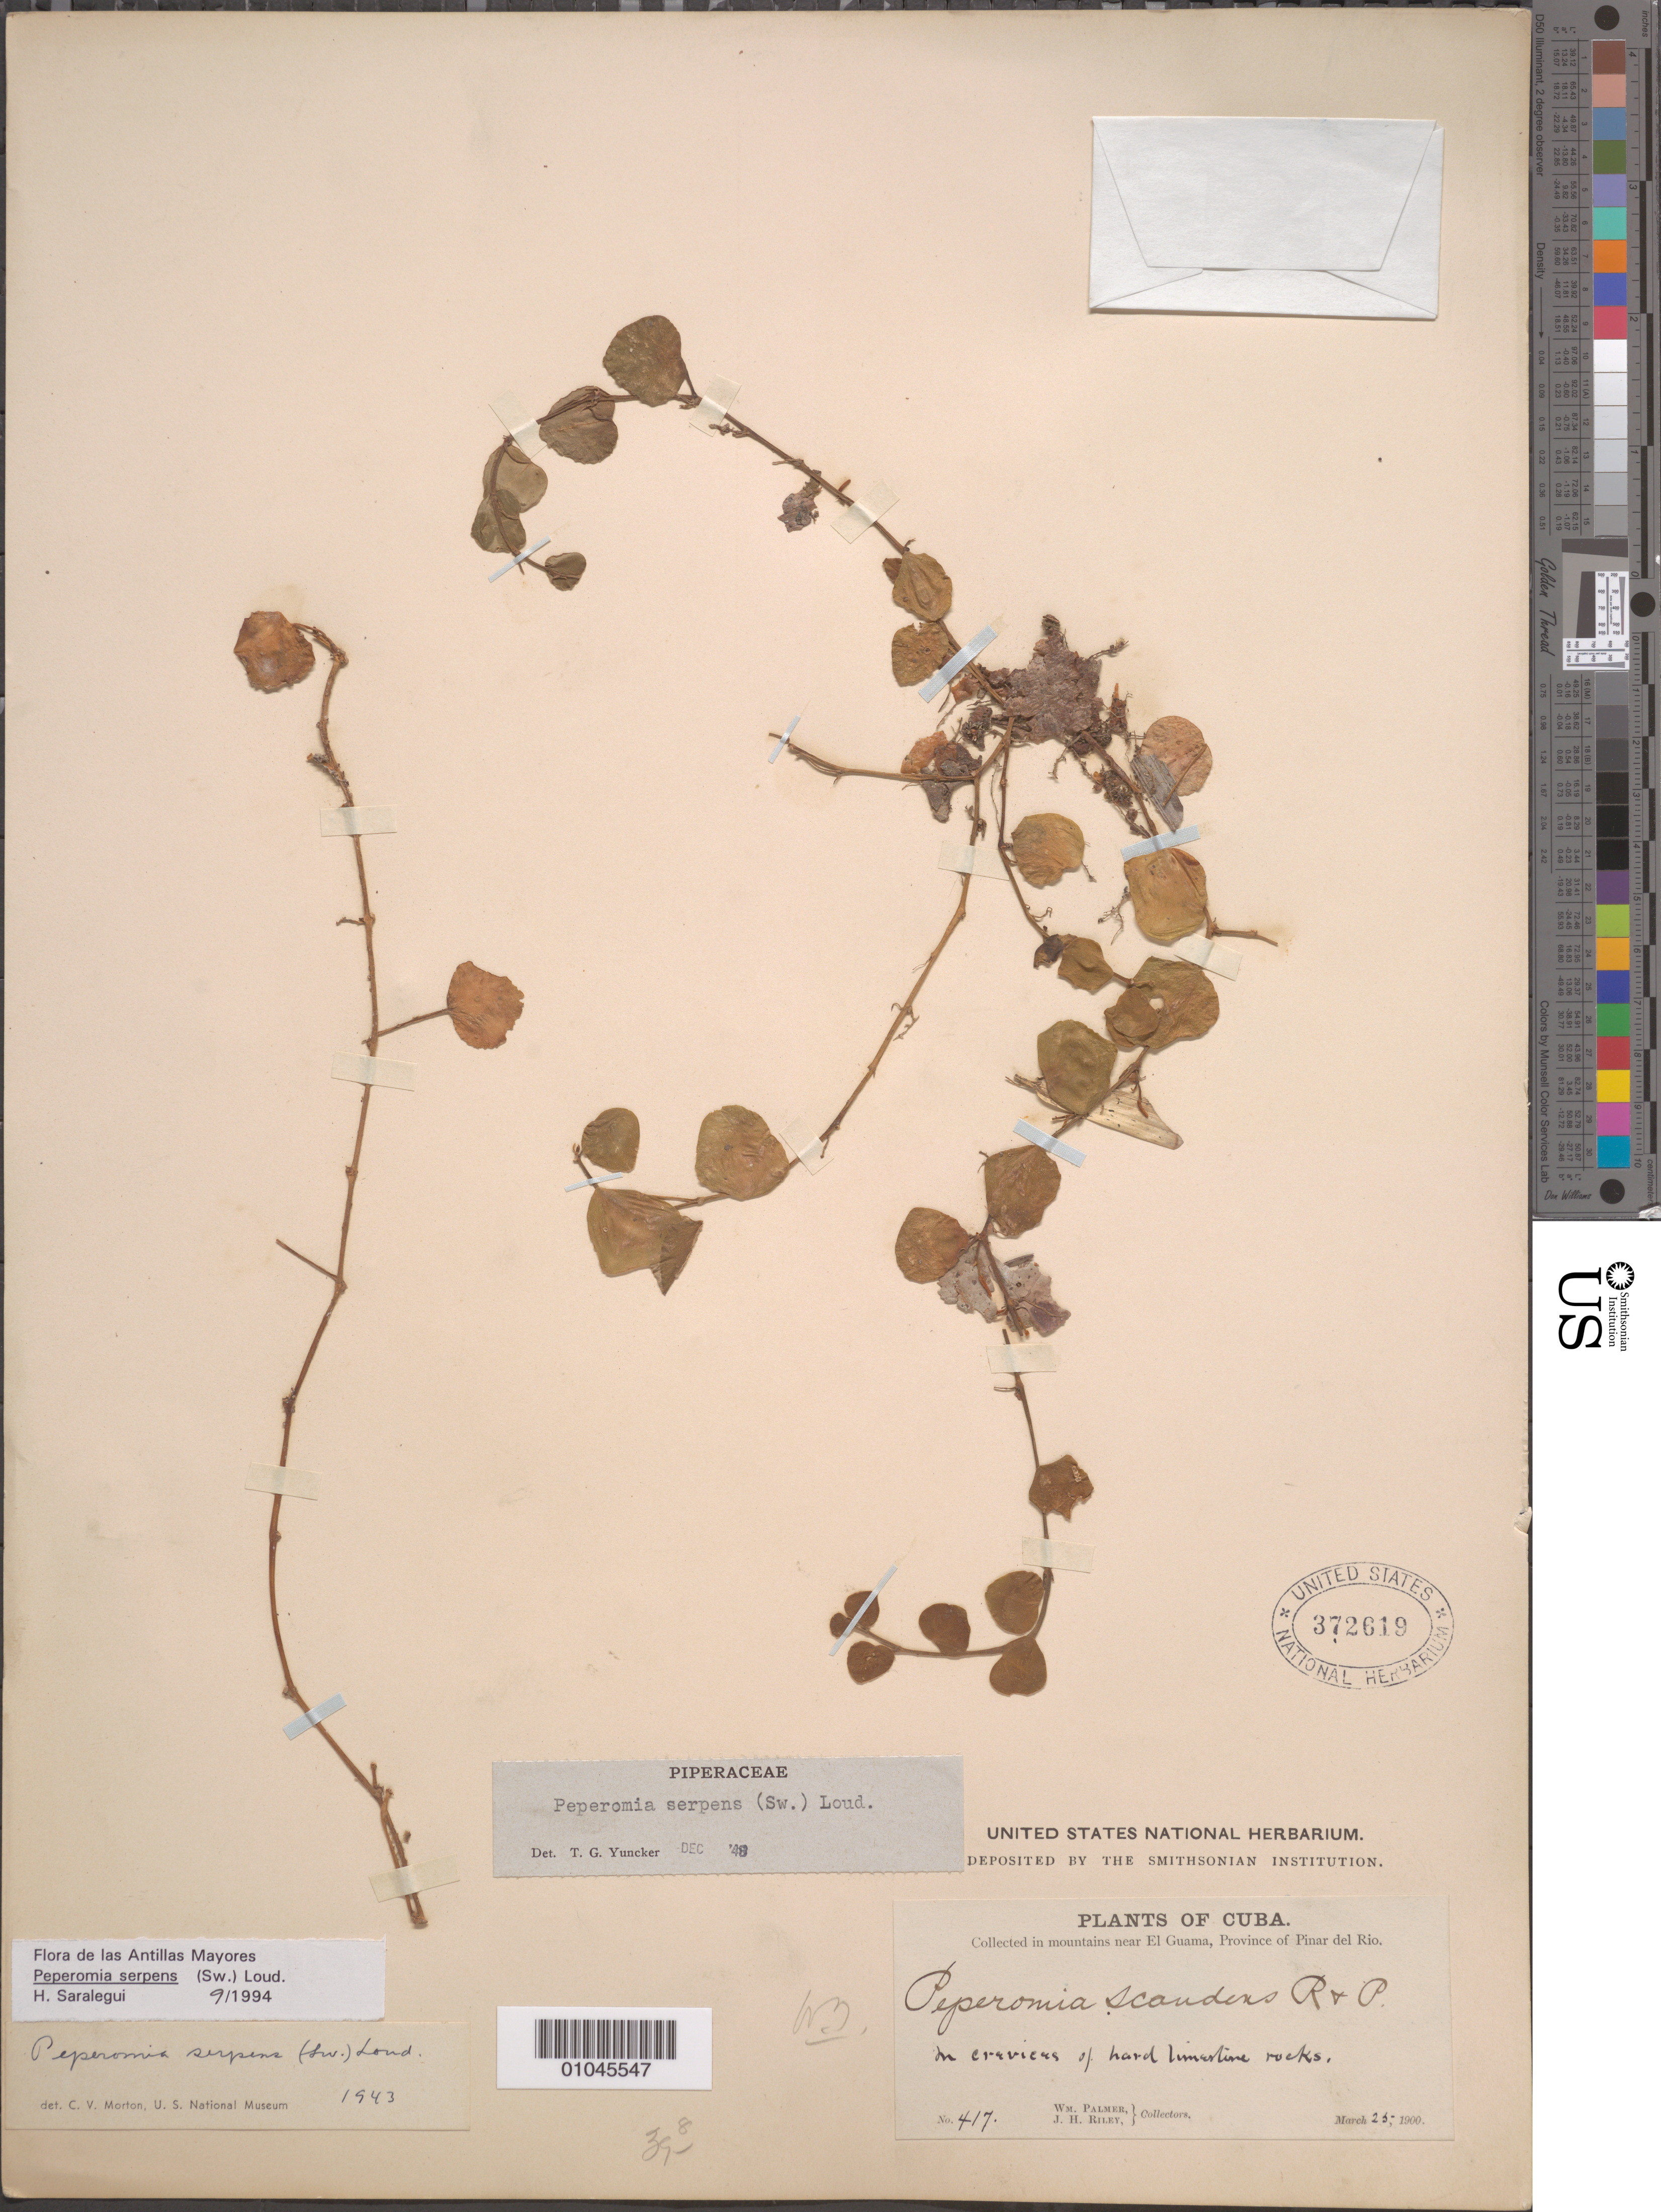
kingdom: Plantae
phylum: Tracheophyta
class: Magnoliopsida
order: Piperales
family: Piperaceae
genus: Peperomia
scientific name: Peperomia serpens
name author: (Sw.) Loudon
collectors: W. Palmer & J. H. Riley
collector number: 417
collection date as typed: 25 Mar 1900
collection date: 1900-03-25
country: Cuba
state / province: Pinar del Rio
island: Cuba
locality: In crevices on hard limestone rocks Mountains near El Guama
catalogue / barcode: US 372619